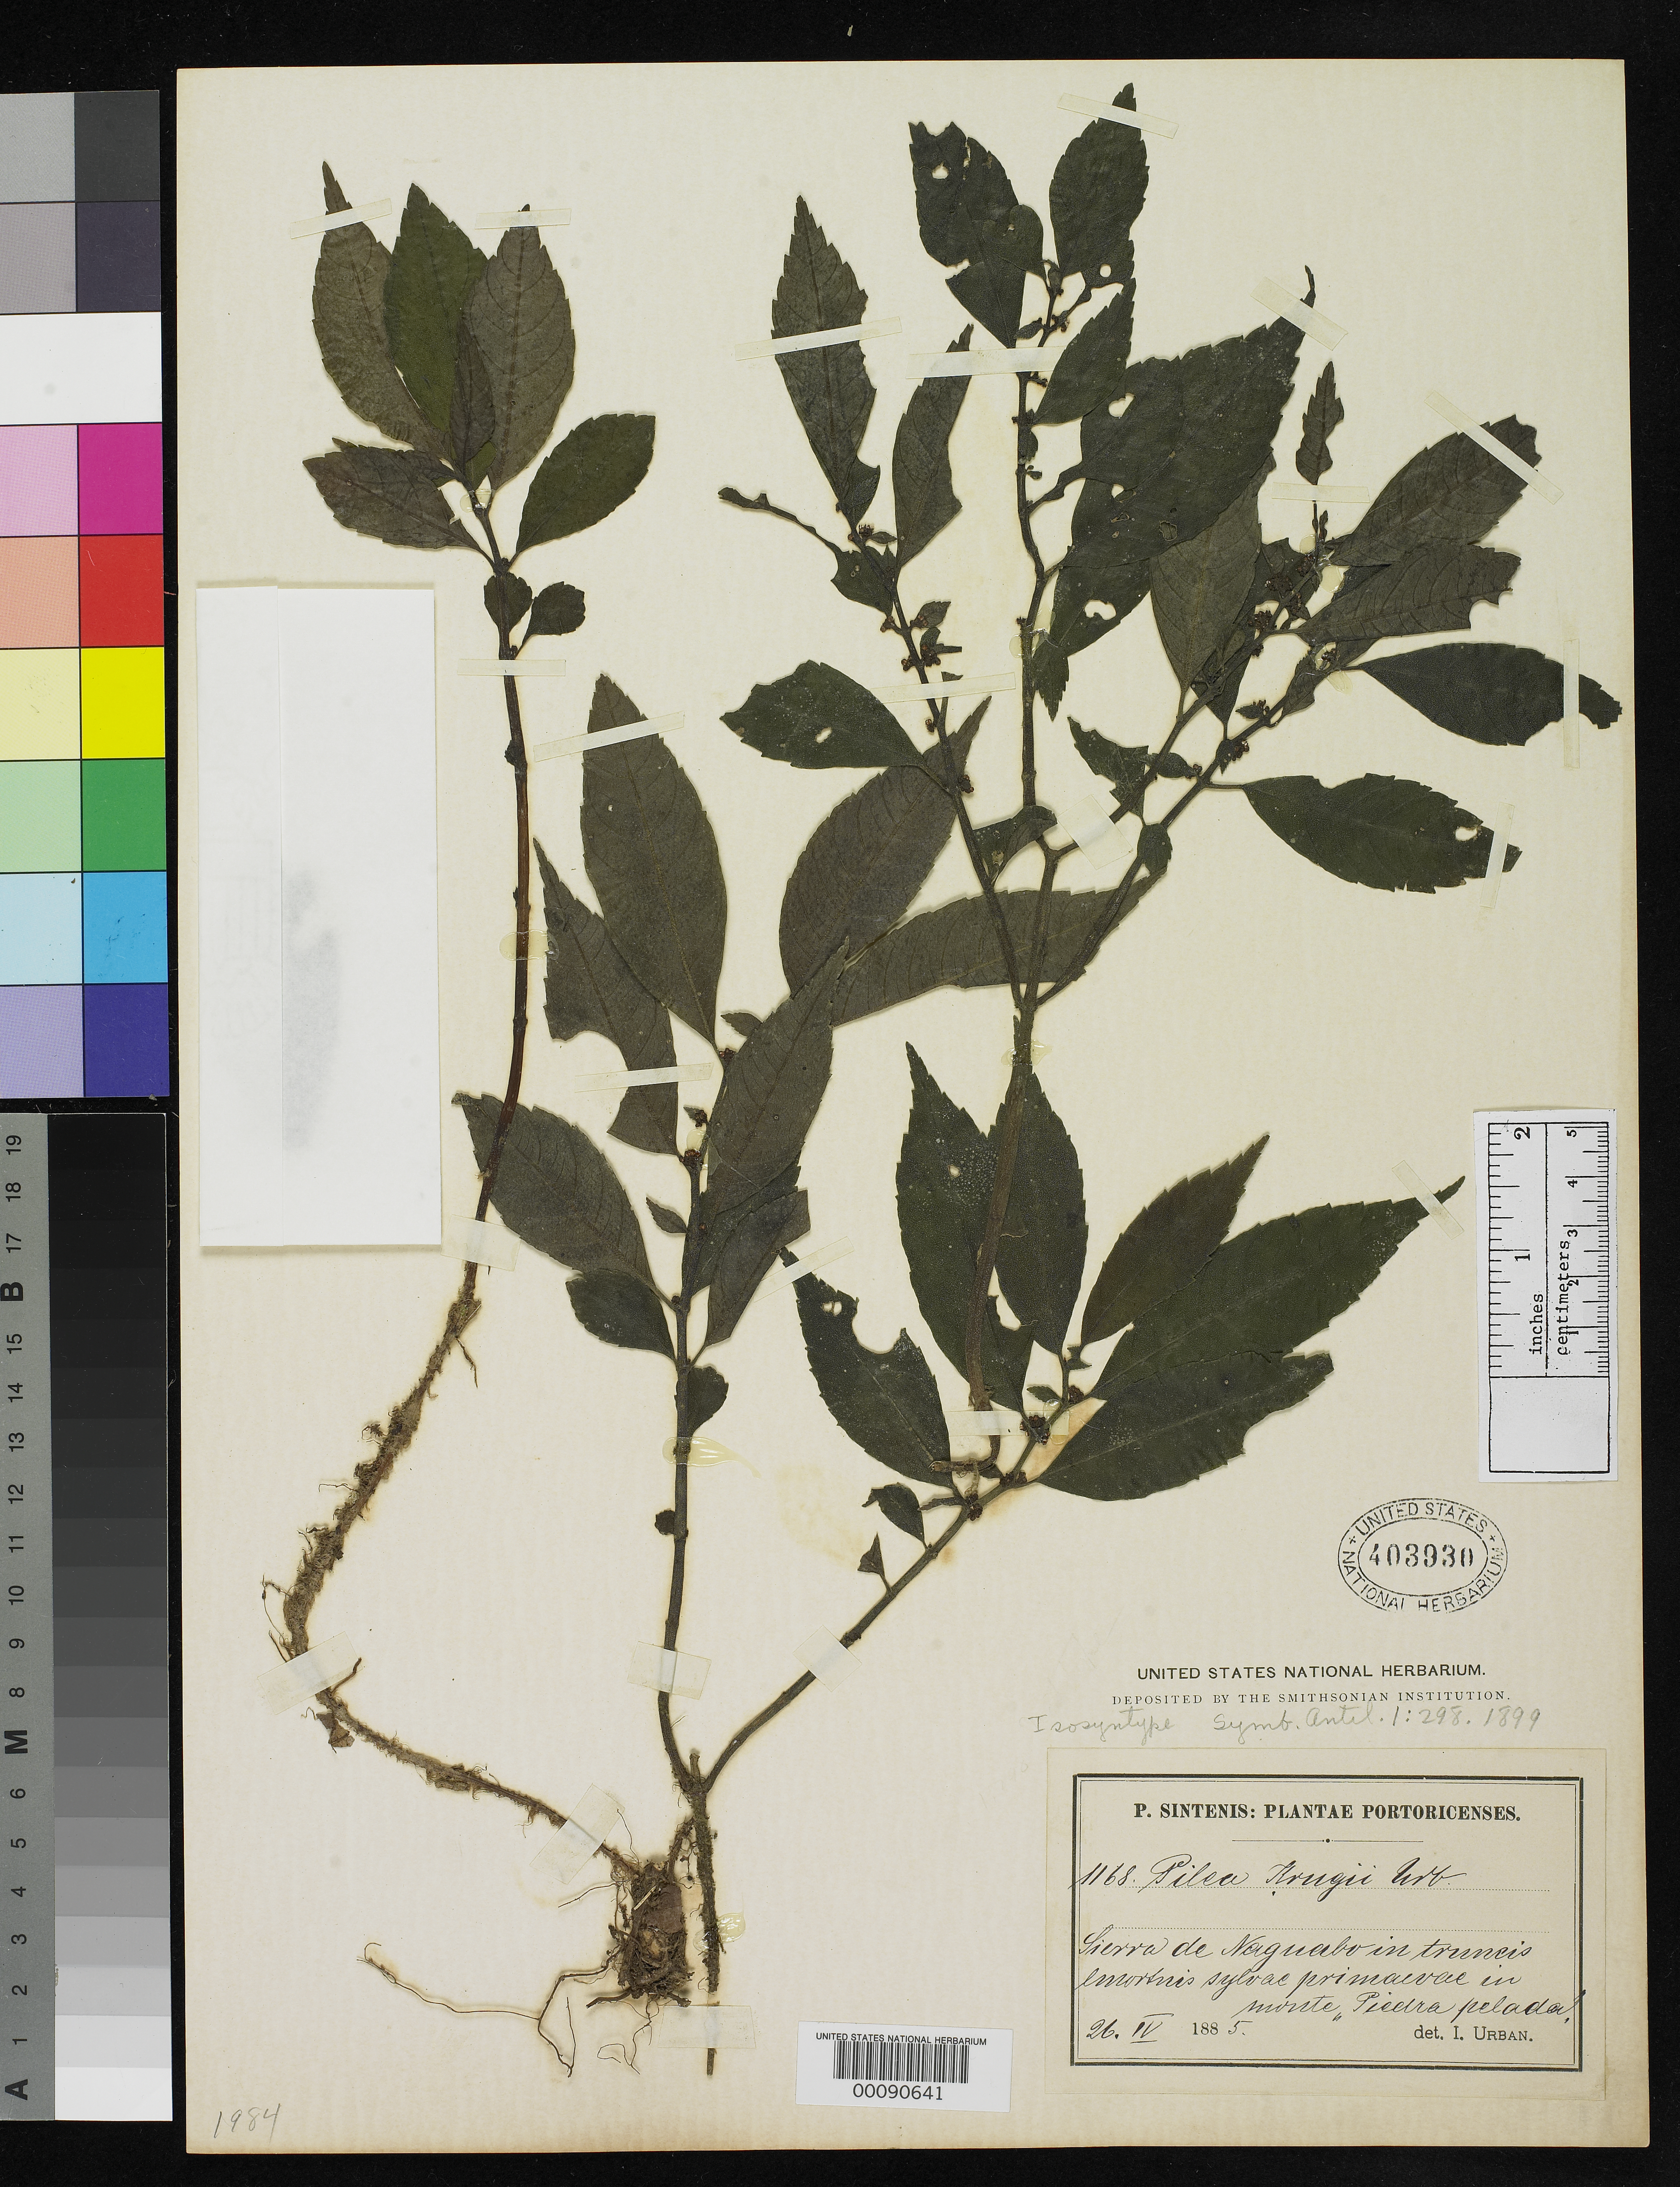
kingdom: Plantae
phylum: Tracheophyta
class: Magnoliopsida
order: Rosales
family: Urticaceae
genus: Pilea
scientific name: Pilea krugii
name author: Urb.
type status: Isosyntype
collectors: P. Sintenis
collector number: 1168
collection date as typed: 26 Apr 1885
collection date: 1885-04-26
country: Puerto Rico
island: Greater Antilles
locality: Sierra de Naguabo ad Rio Blanco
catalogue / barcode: US 403930